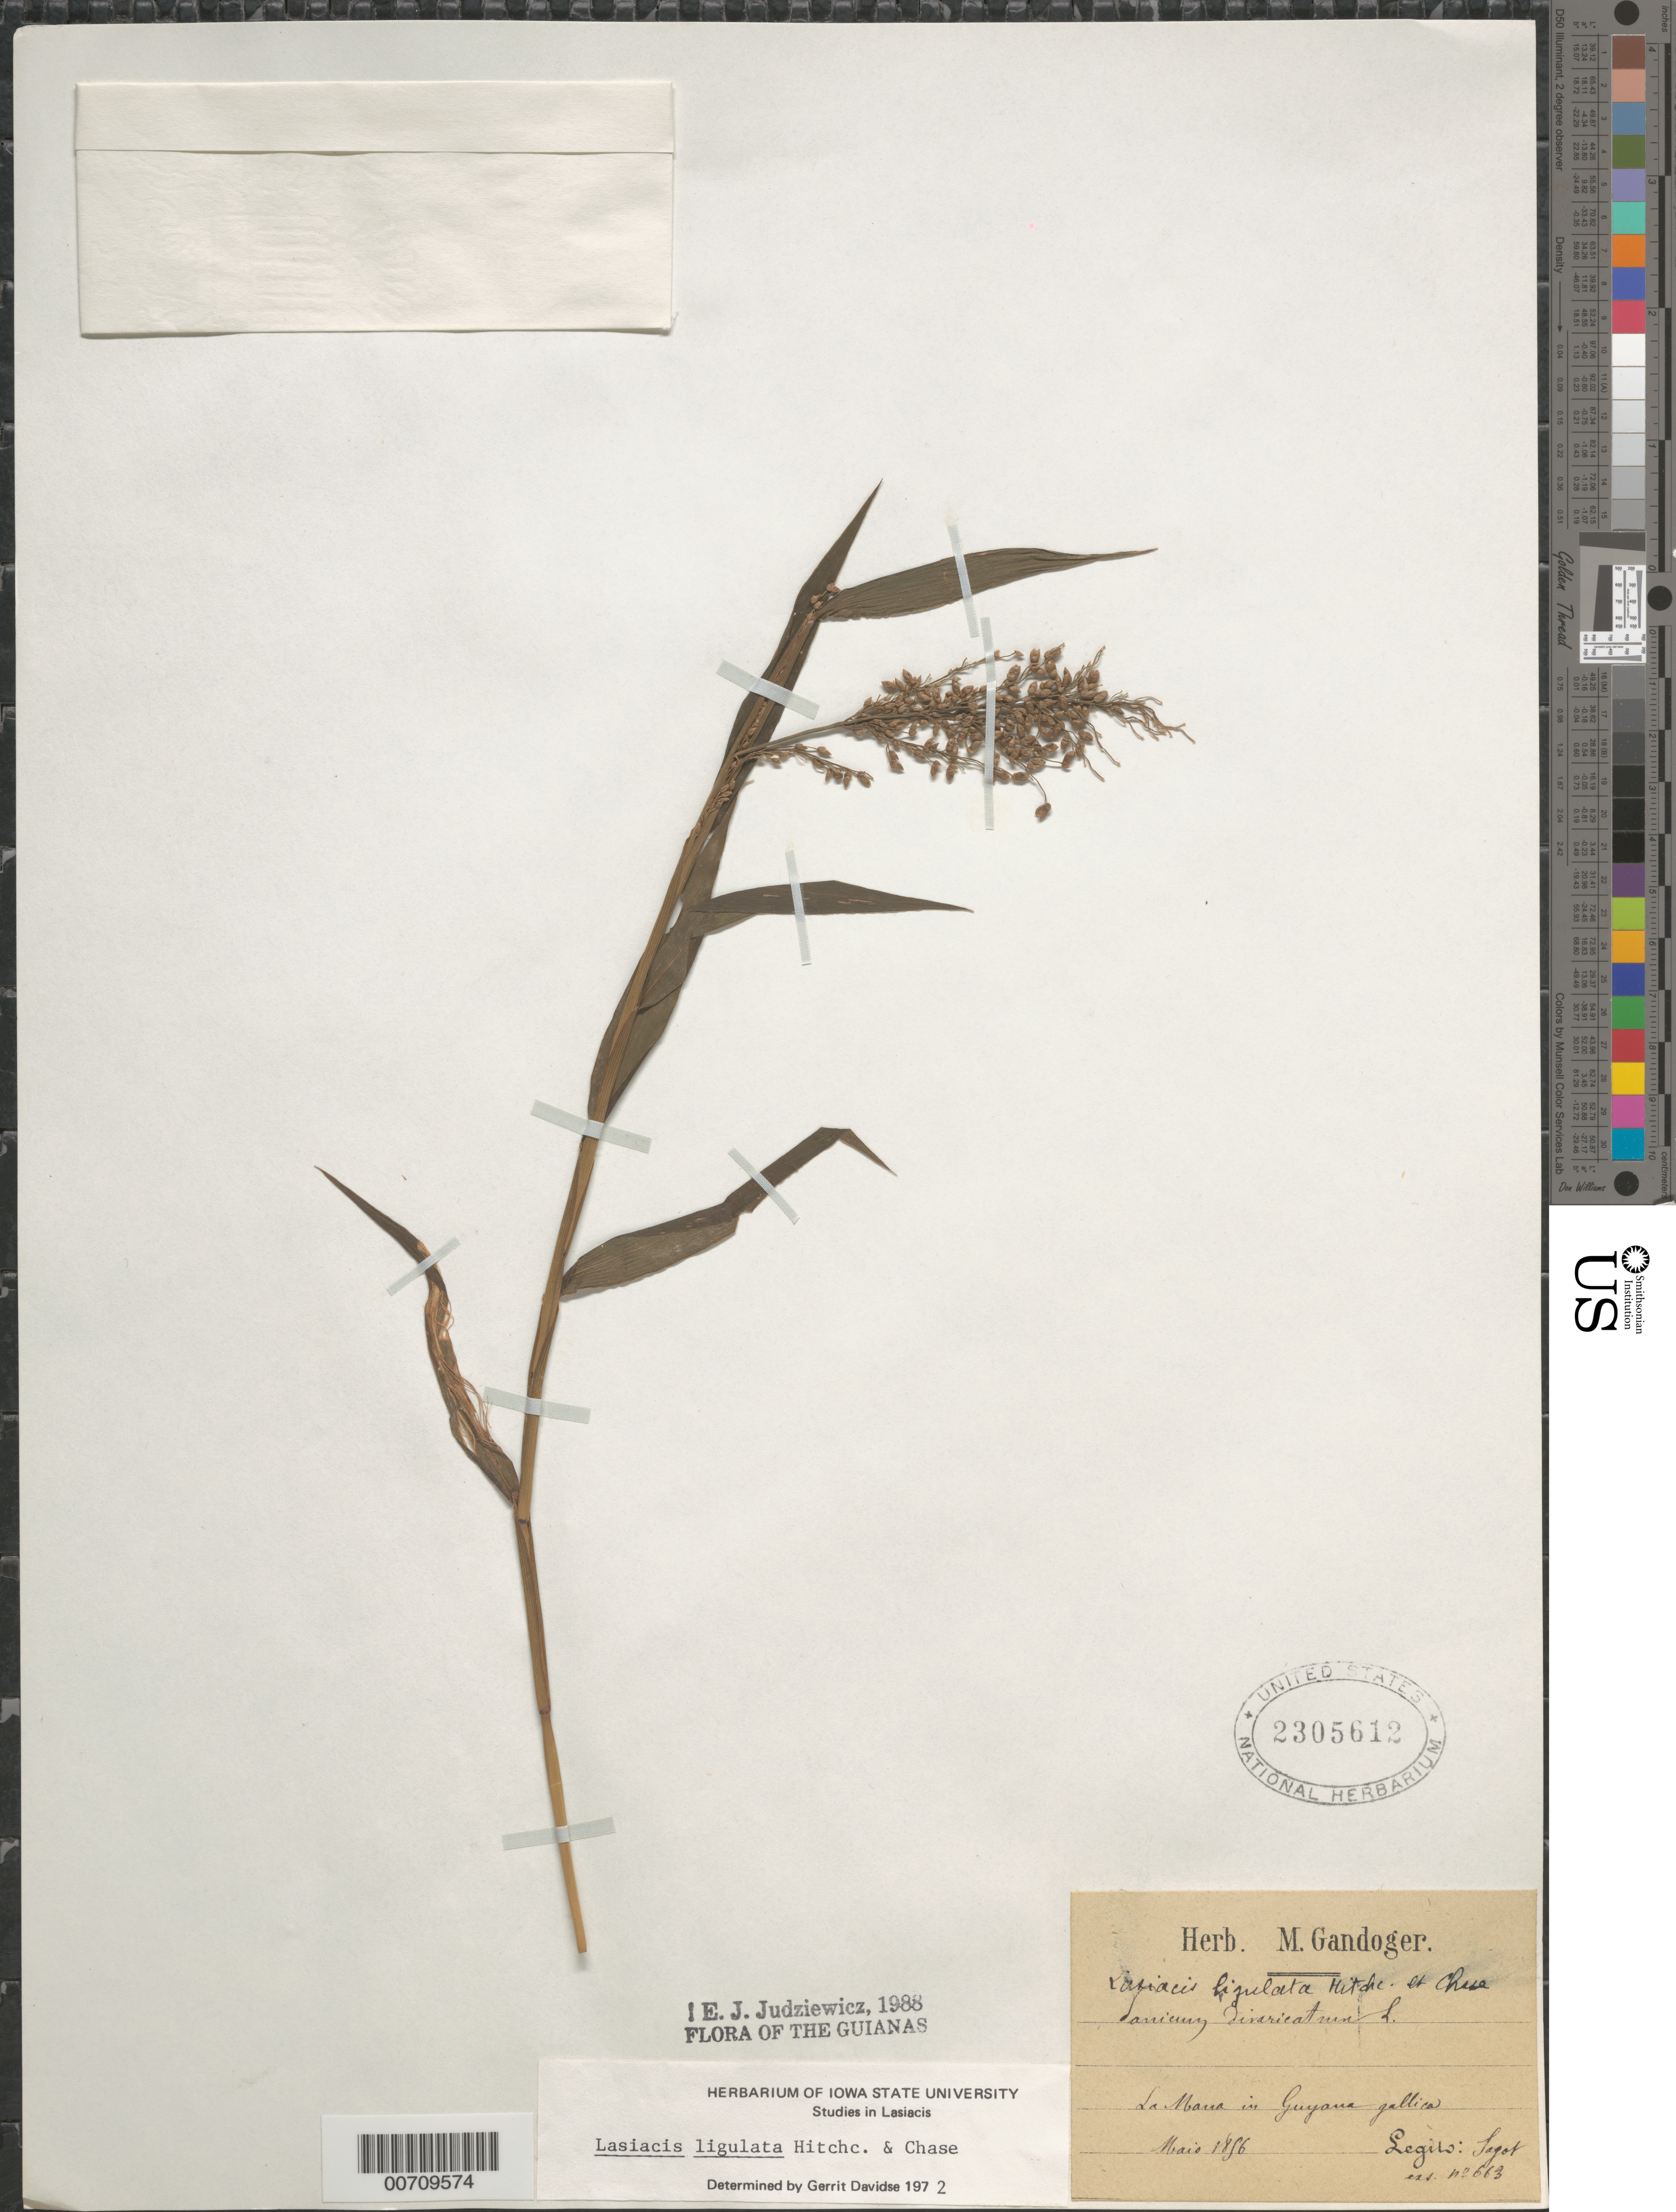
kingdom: Plantae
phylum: Tracheophyta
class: Liliopsida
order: Poales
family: Poaceae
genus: Lasiacis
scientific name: Lasiacis ligulata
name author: Hitchc. & Chase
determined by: Davidse, Gerrit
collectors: P. A. Sagot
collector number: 663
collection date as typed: May 1856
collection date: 1856-05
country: French Guiana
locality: La Mana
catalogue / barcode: US 2305612